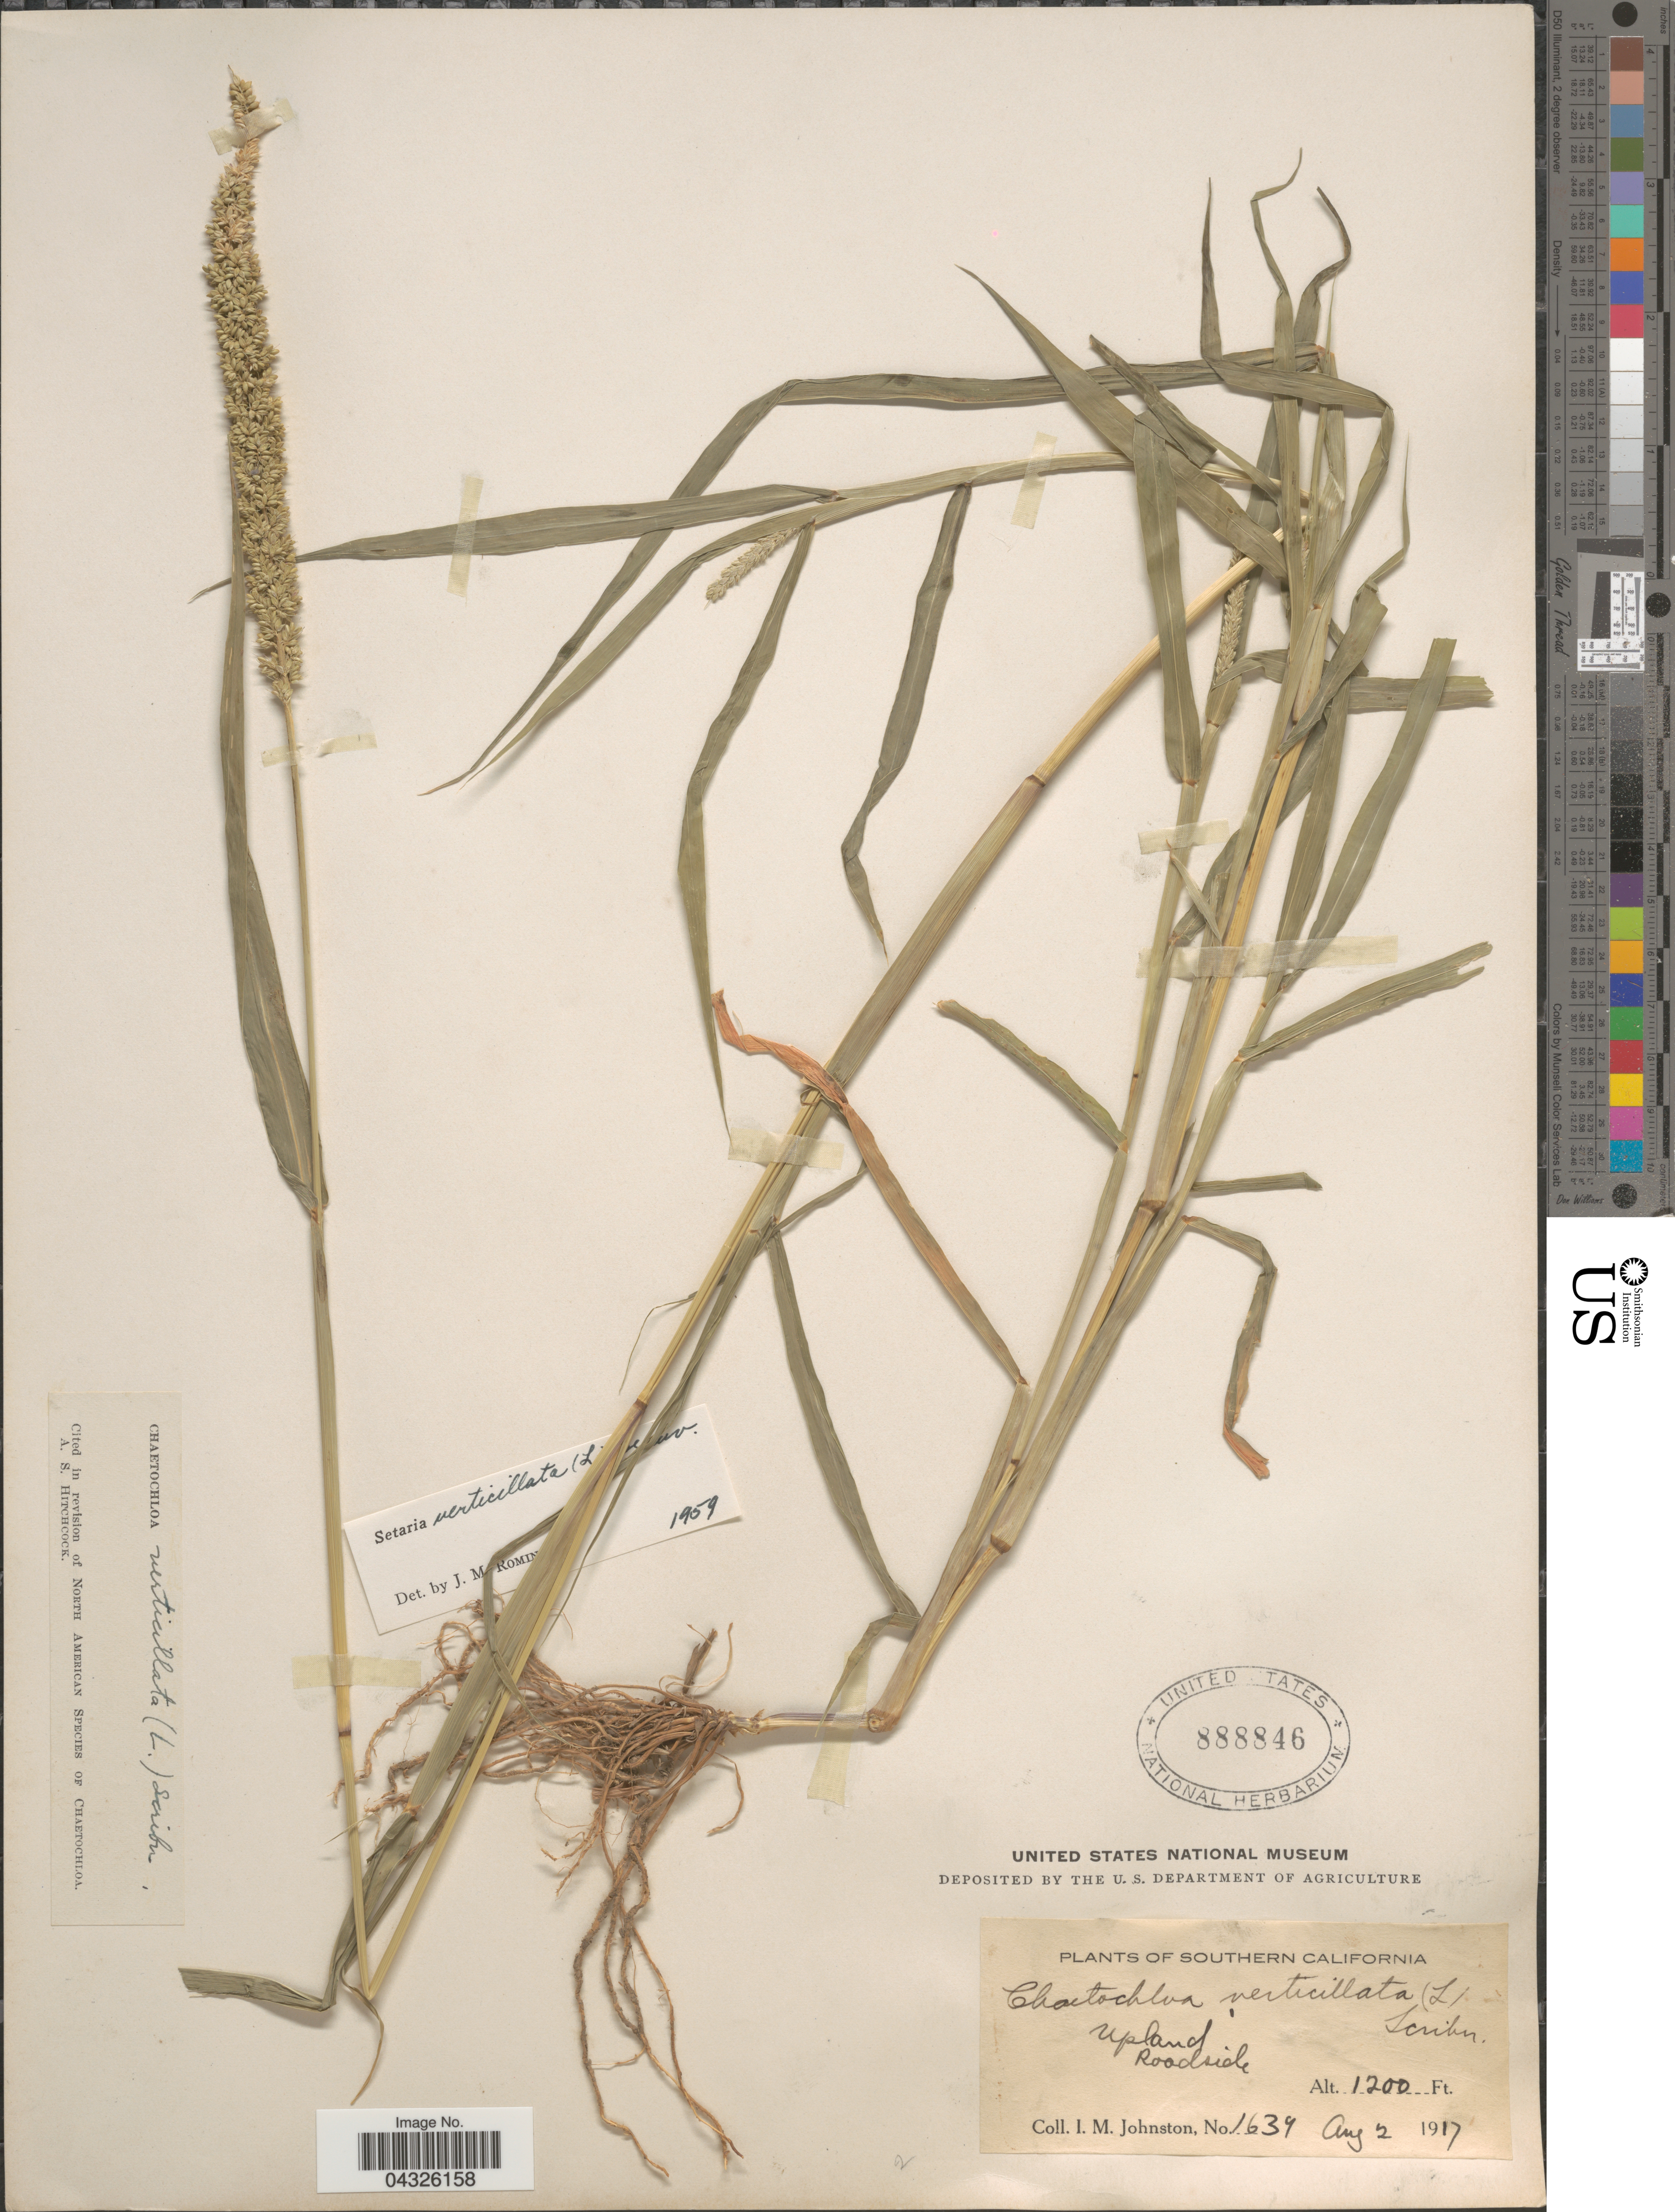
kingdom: Plantae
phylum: Tracheophyta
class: Liliopsida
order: Poales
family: Poaceae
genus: Setaria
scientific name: Setaria verticillata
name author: (L.) P. Beauv.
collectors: I.M. Johnston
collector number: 1639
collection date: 1917-08-02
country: United States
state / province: California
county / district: San Bernardino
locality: Southern California. Upland. Roadside.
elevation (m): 366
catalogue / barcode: US 888846